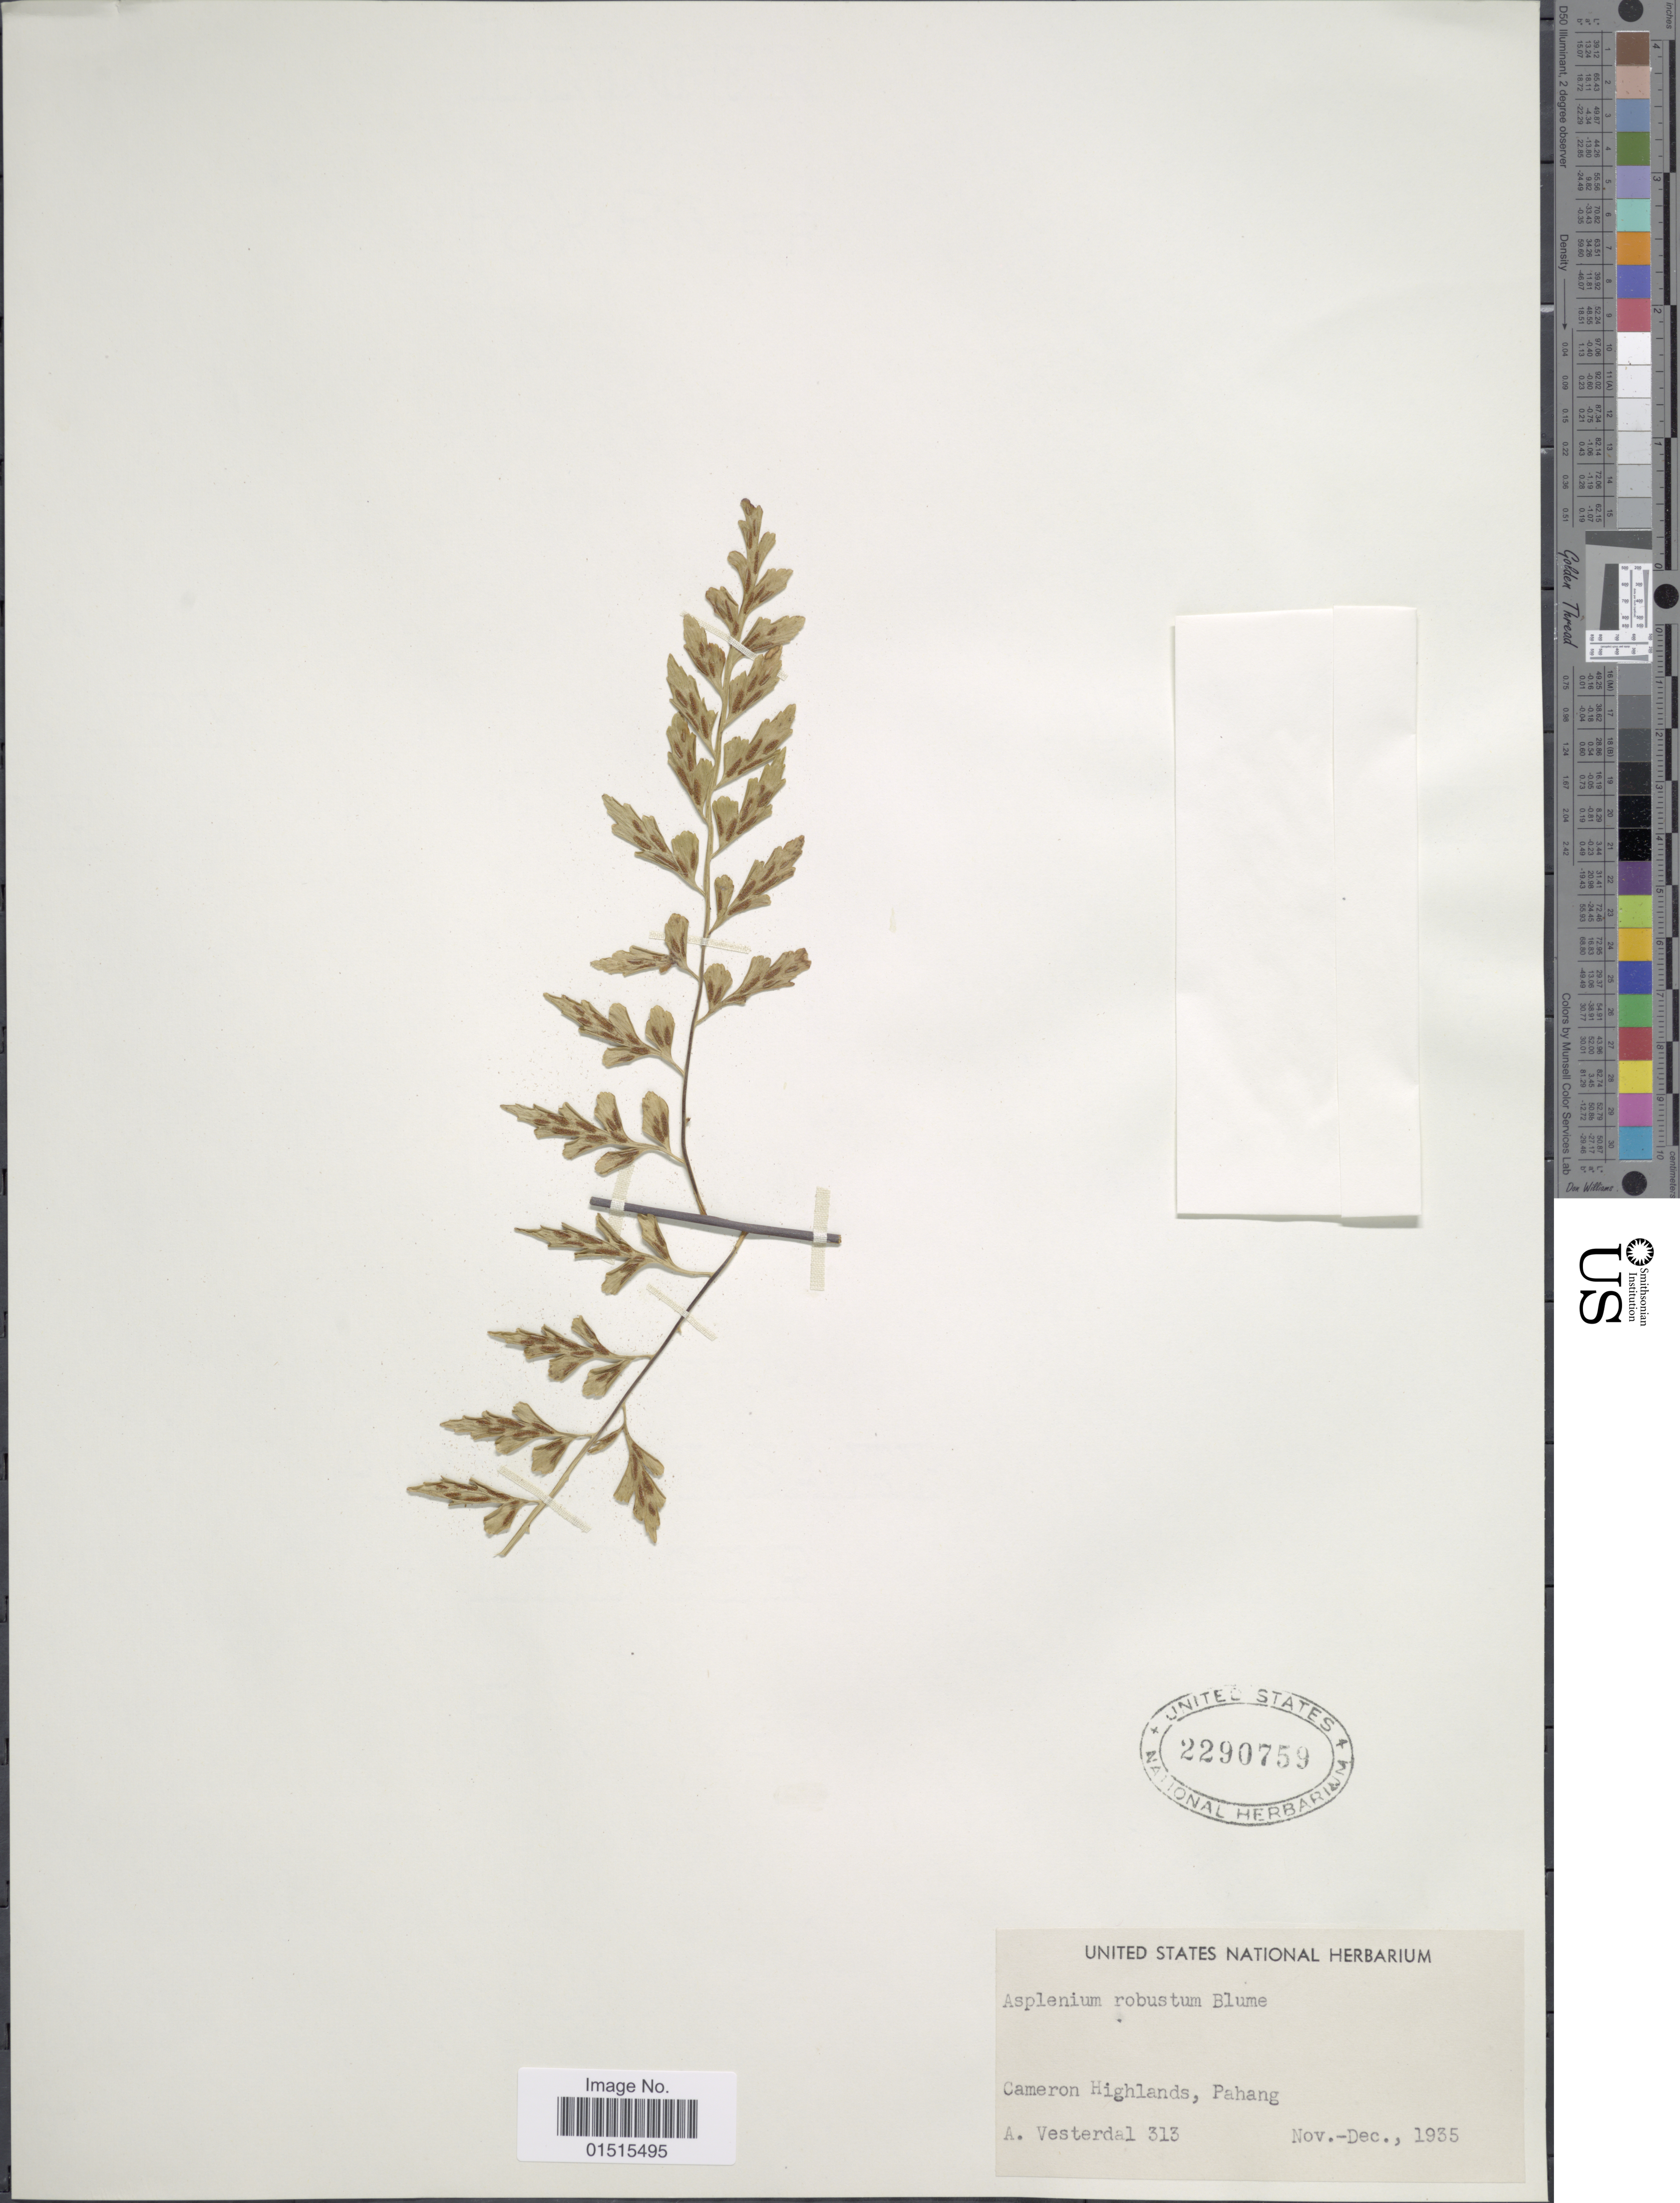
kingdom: Plantae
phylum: Tracheophyta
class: Polypodiopsida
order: Polypodiales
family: Aspleniaceae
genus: Asplenium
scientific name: Asplenium robustum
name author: Blume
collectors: A. Vesterdal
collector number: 313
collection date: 1935-11/1935-12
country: Malaysia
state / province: Pahang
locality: Cameron Highlands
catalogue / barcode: US 2290759